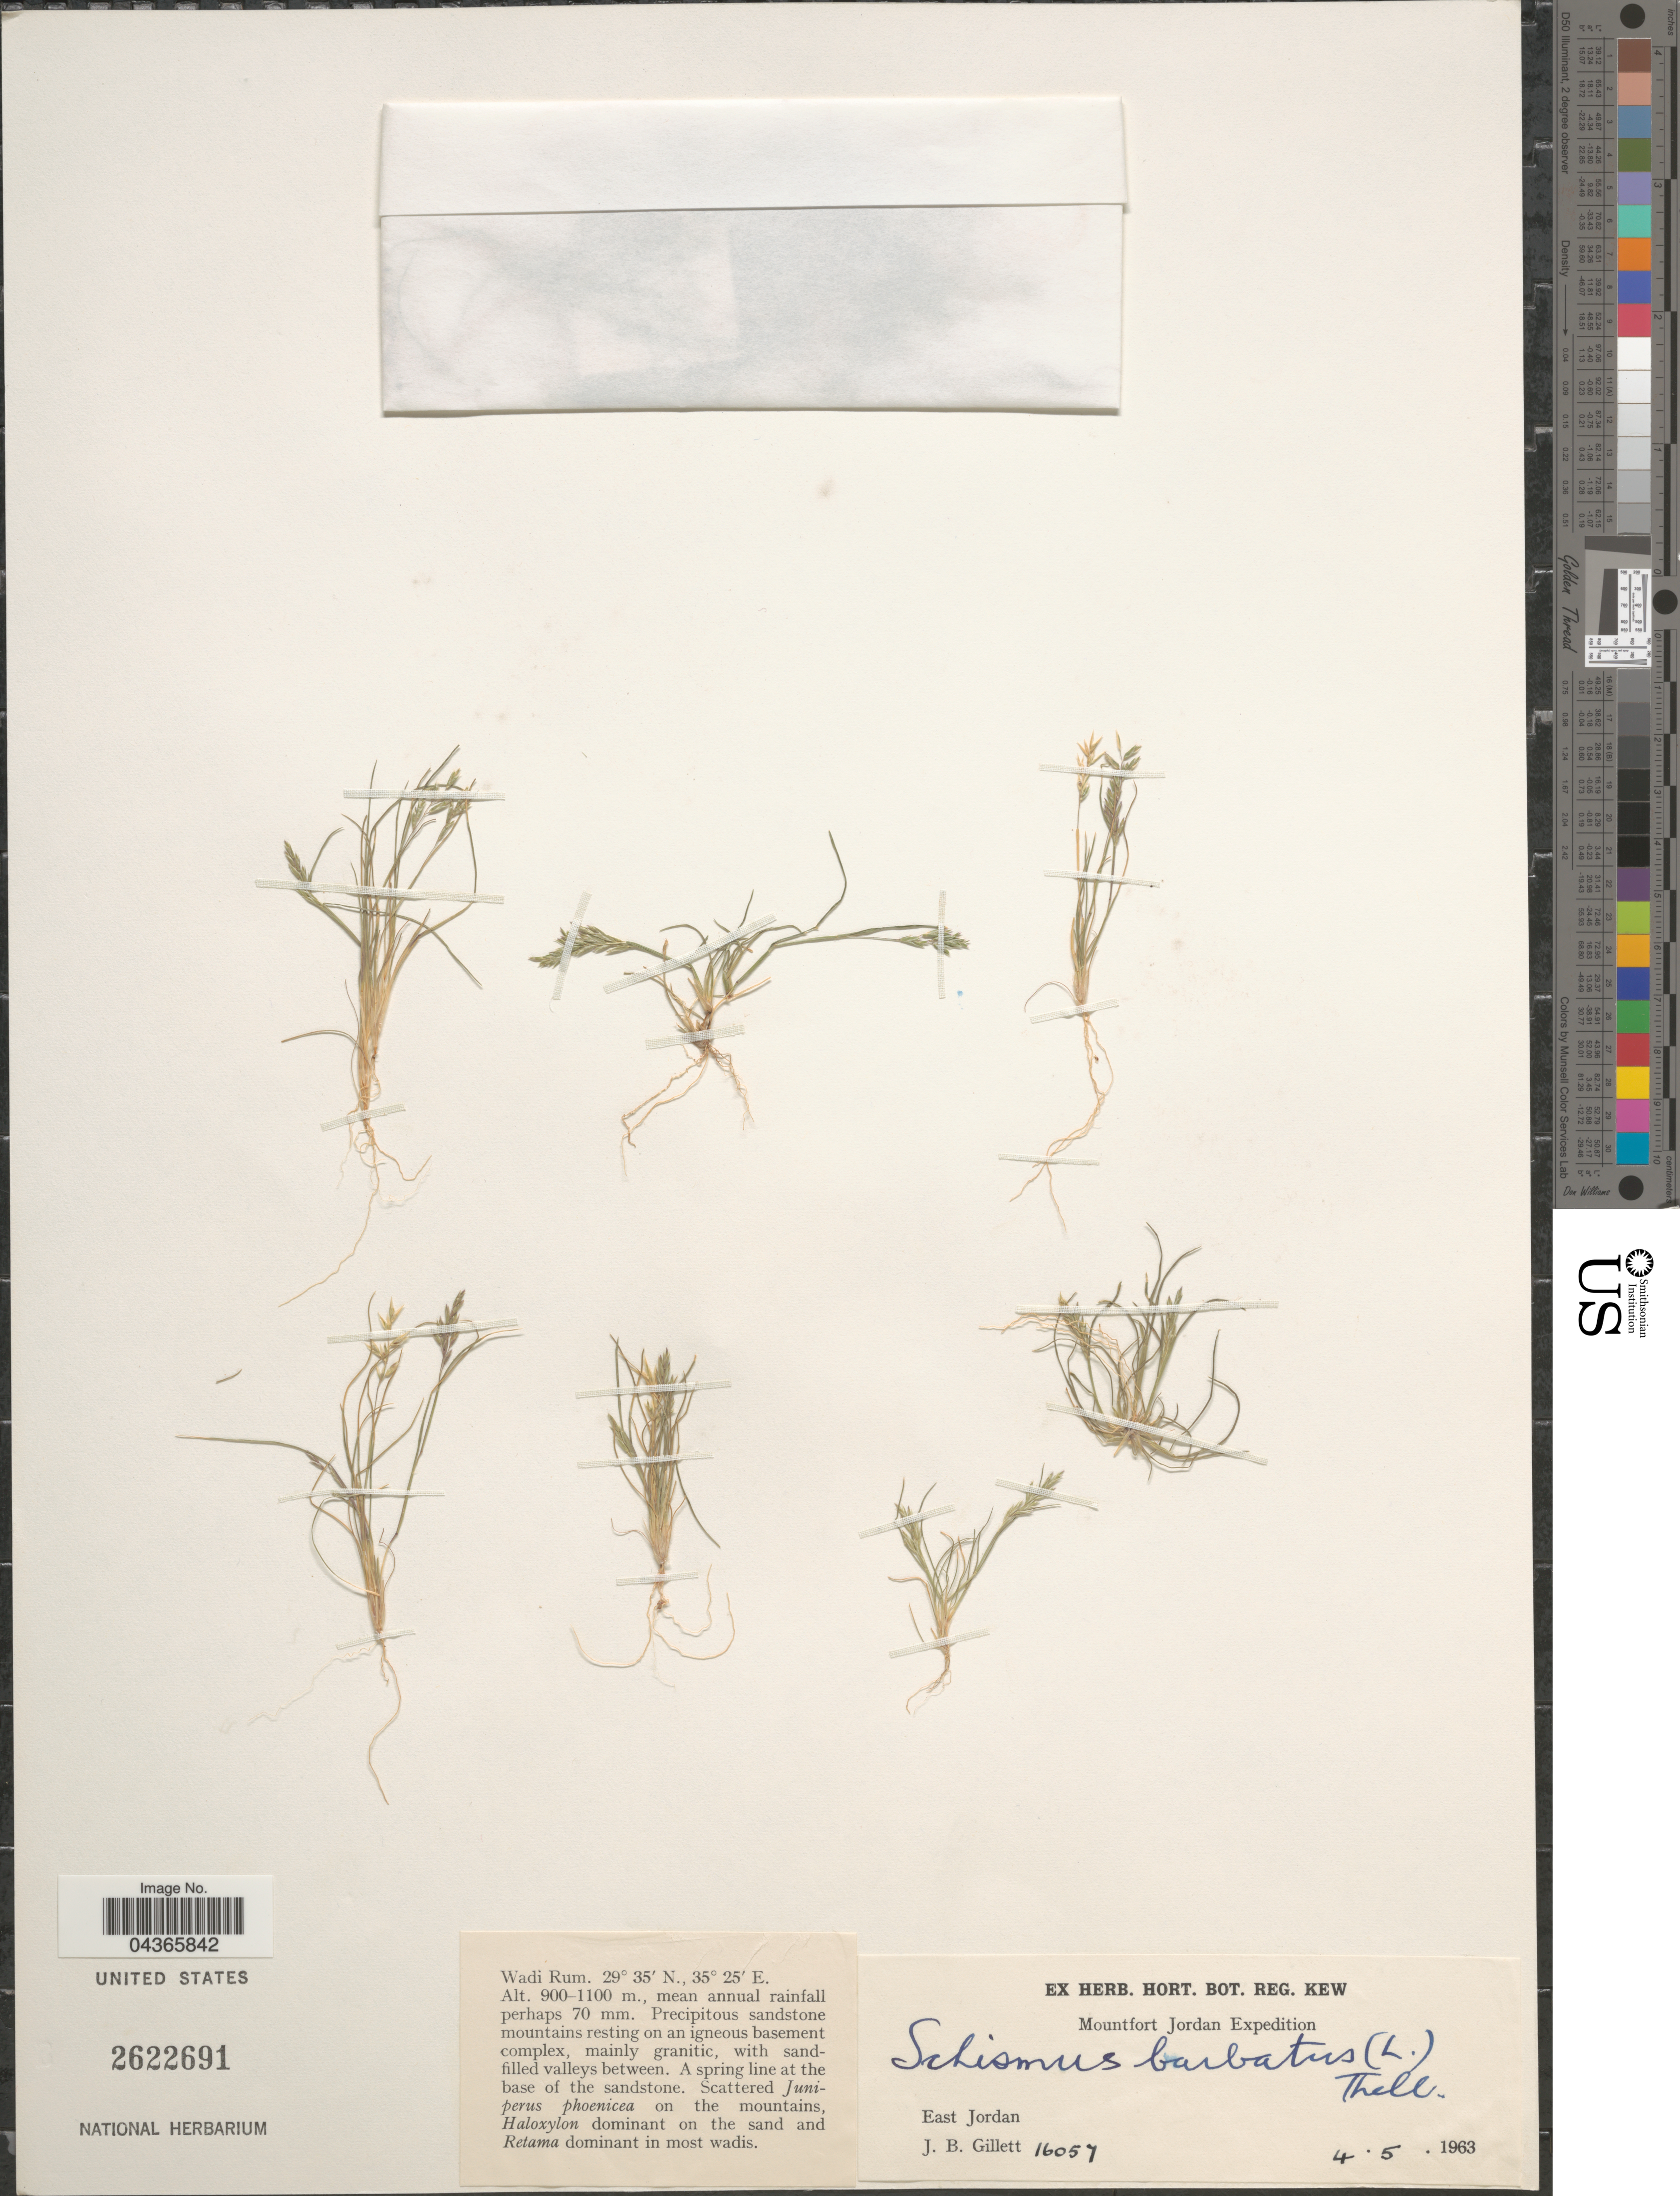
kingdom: Plantae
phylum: Tracheophyta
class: Liliopsida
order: Poales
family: Poaceae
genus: Schismus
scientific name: Schismus barbatus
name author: (L.) Thell.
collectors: J. B. Gillett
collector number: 16057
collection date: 1963-05-04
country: Jordan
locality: East Jordan. Mountfort Jordan Expedition. Wadi Rum.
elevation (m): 900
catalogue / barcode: US 2622691